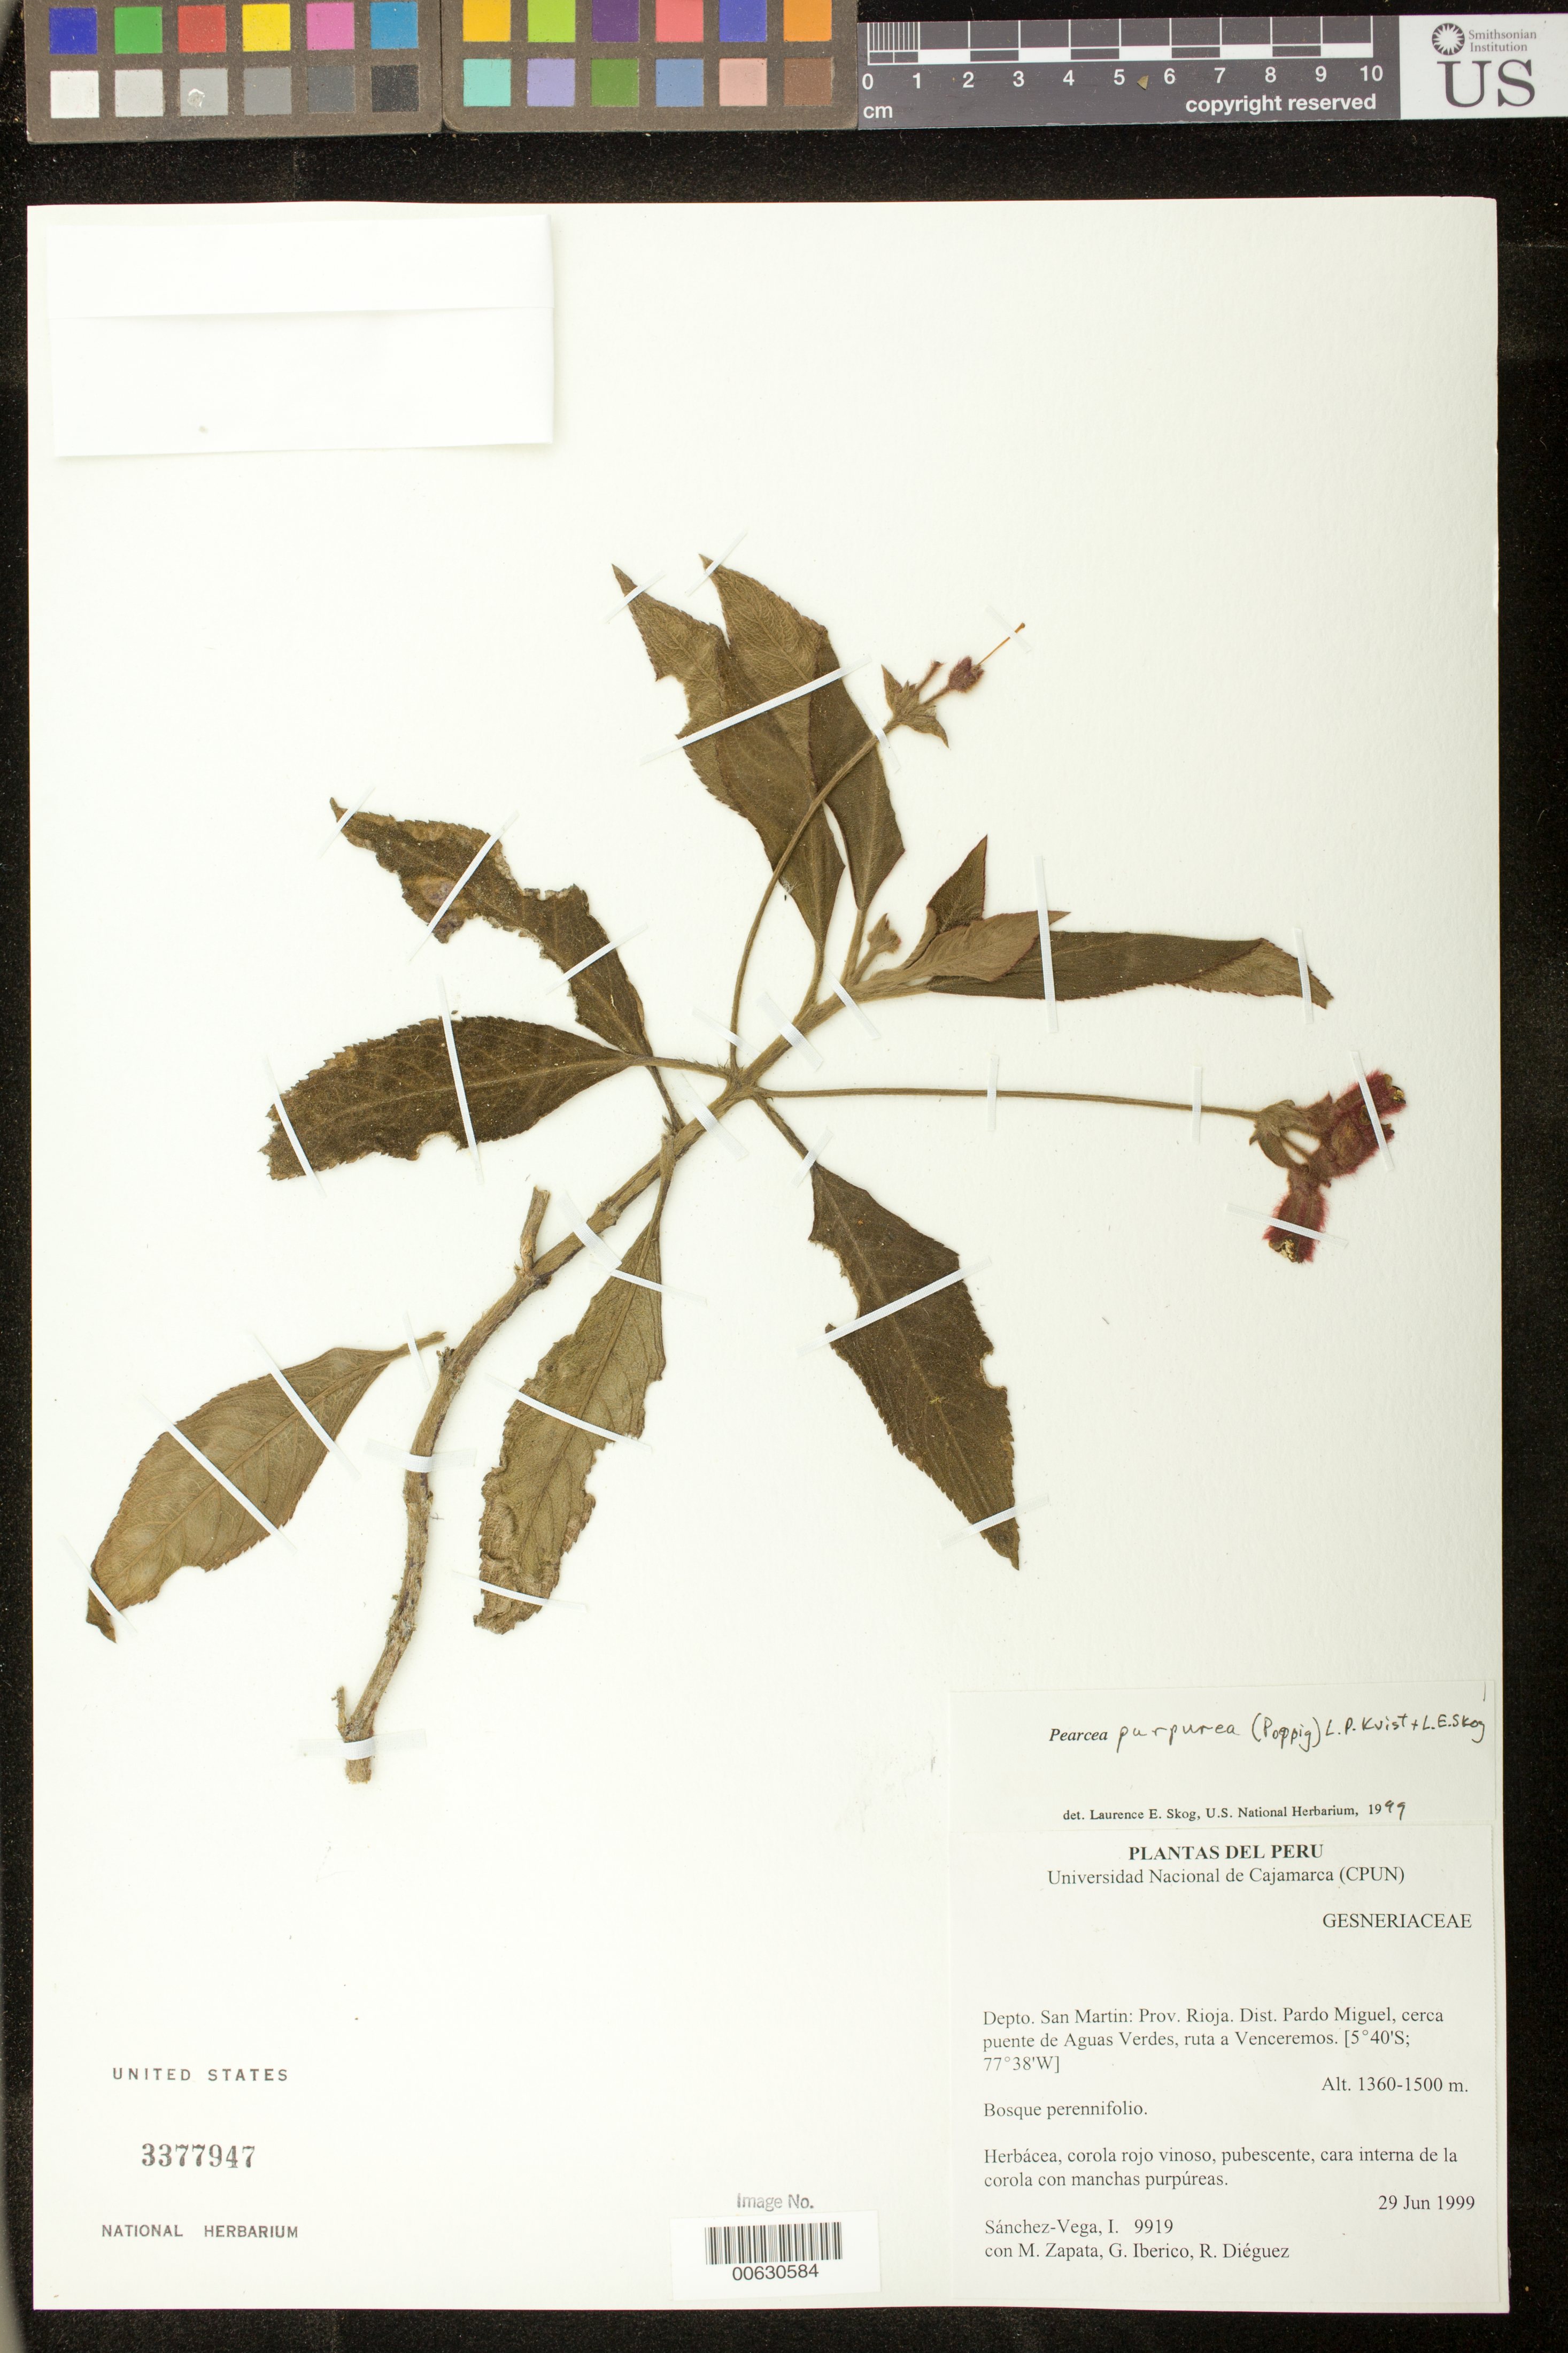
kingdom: Plantae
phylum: Tracheophyta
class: Magnoliopsida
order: Lamiales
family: Gesneriaceae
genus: Pearcea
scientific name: Pearcea purpurea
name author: (Poepp.) L.P. Kvist & L.E. Skog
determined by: Skog, Laurence E.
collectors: I. M. Sánchez Vega, M. Zapata, G. Iberico & R. Dieguez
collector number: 9919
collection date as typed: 29 Jun 1999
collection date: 1999-06-29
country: Peru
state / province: San Martín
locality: Prov. Rioja, Dist. Pardo Miguel, cerca puente de Aguas Verdes, ruta a Venceremos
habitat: Bosque perennifolio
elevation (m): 1360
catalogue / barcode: US 3377947